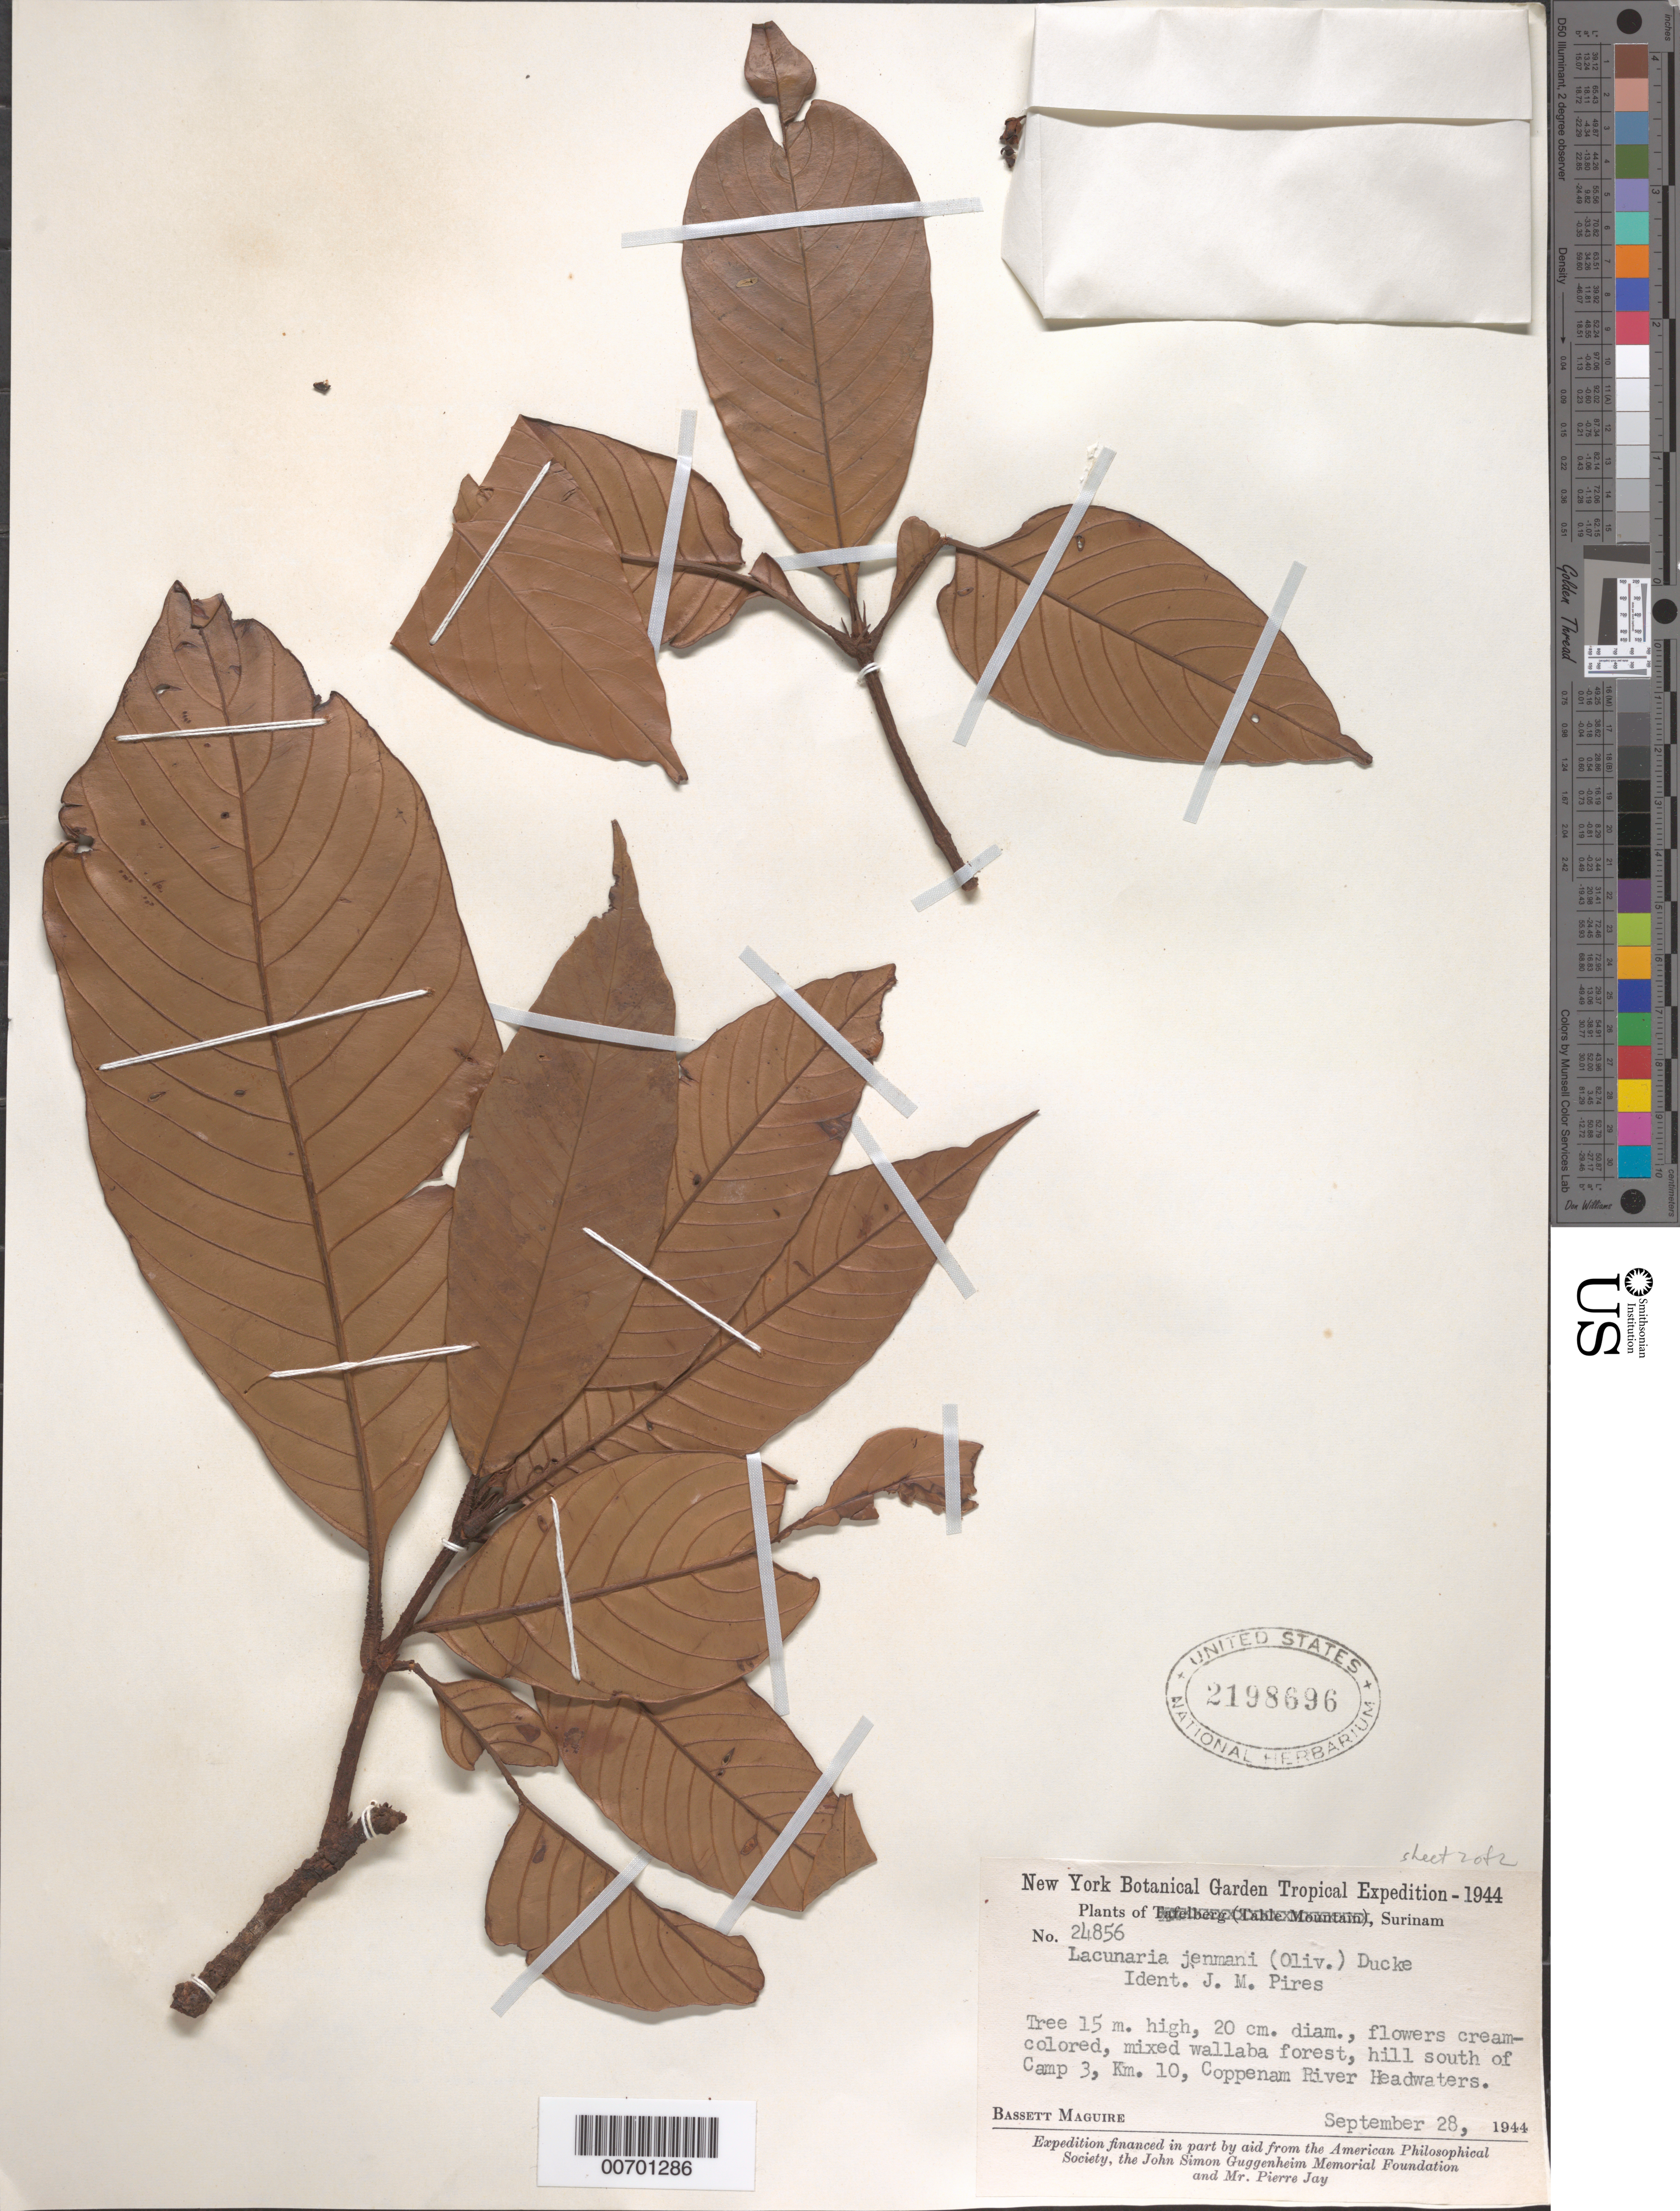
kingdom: Plantae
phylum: Tracheophyta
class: Magnoliopsida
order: Malpighiales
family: Quiinaceae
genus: Lacunaria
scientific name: Lacunaria jenmanii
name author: (Oliv.) Ducke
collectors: B. Maguire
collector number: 24856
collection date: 1944-09-28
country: Suriname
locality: Hill south of Camp 3, Km. 10, Coppenam River Headwaters.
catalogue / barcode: US 2198696